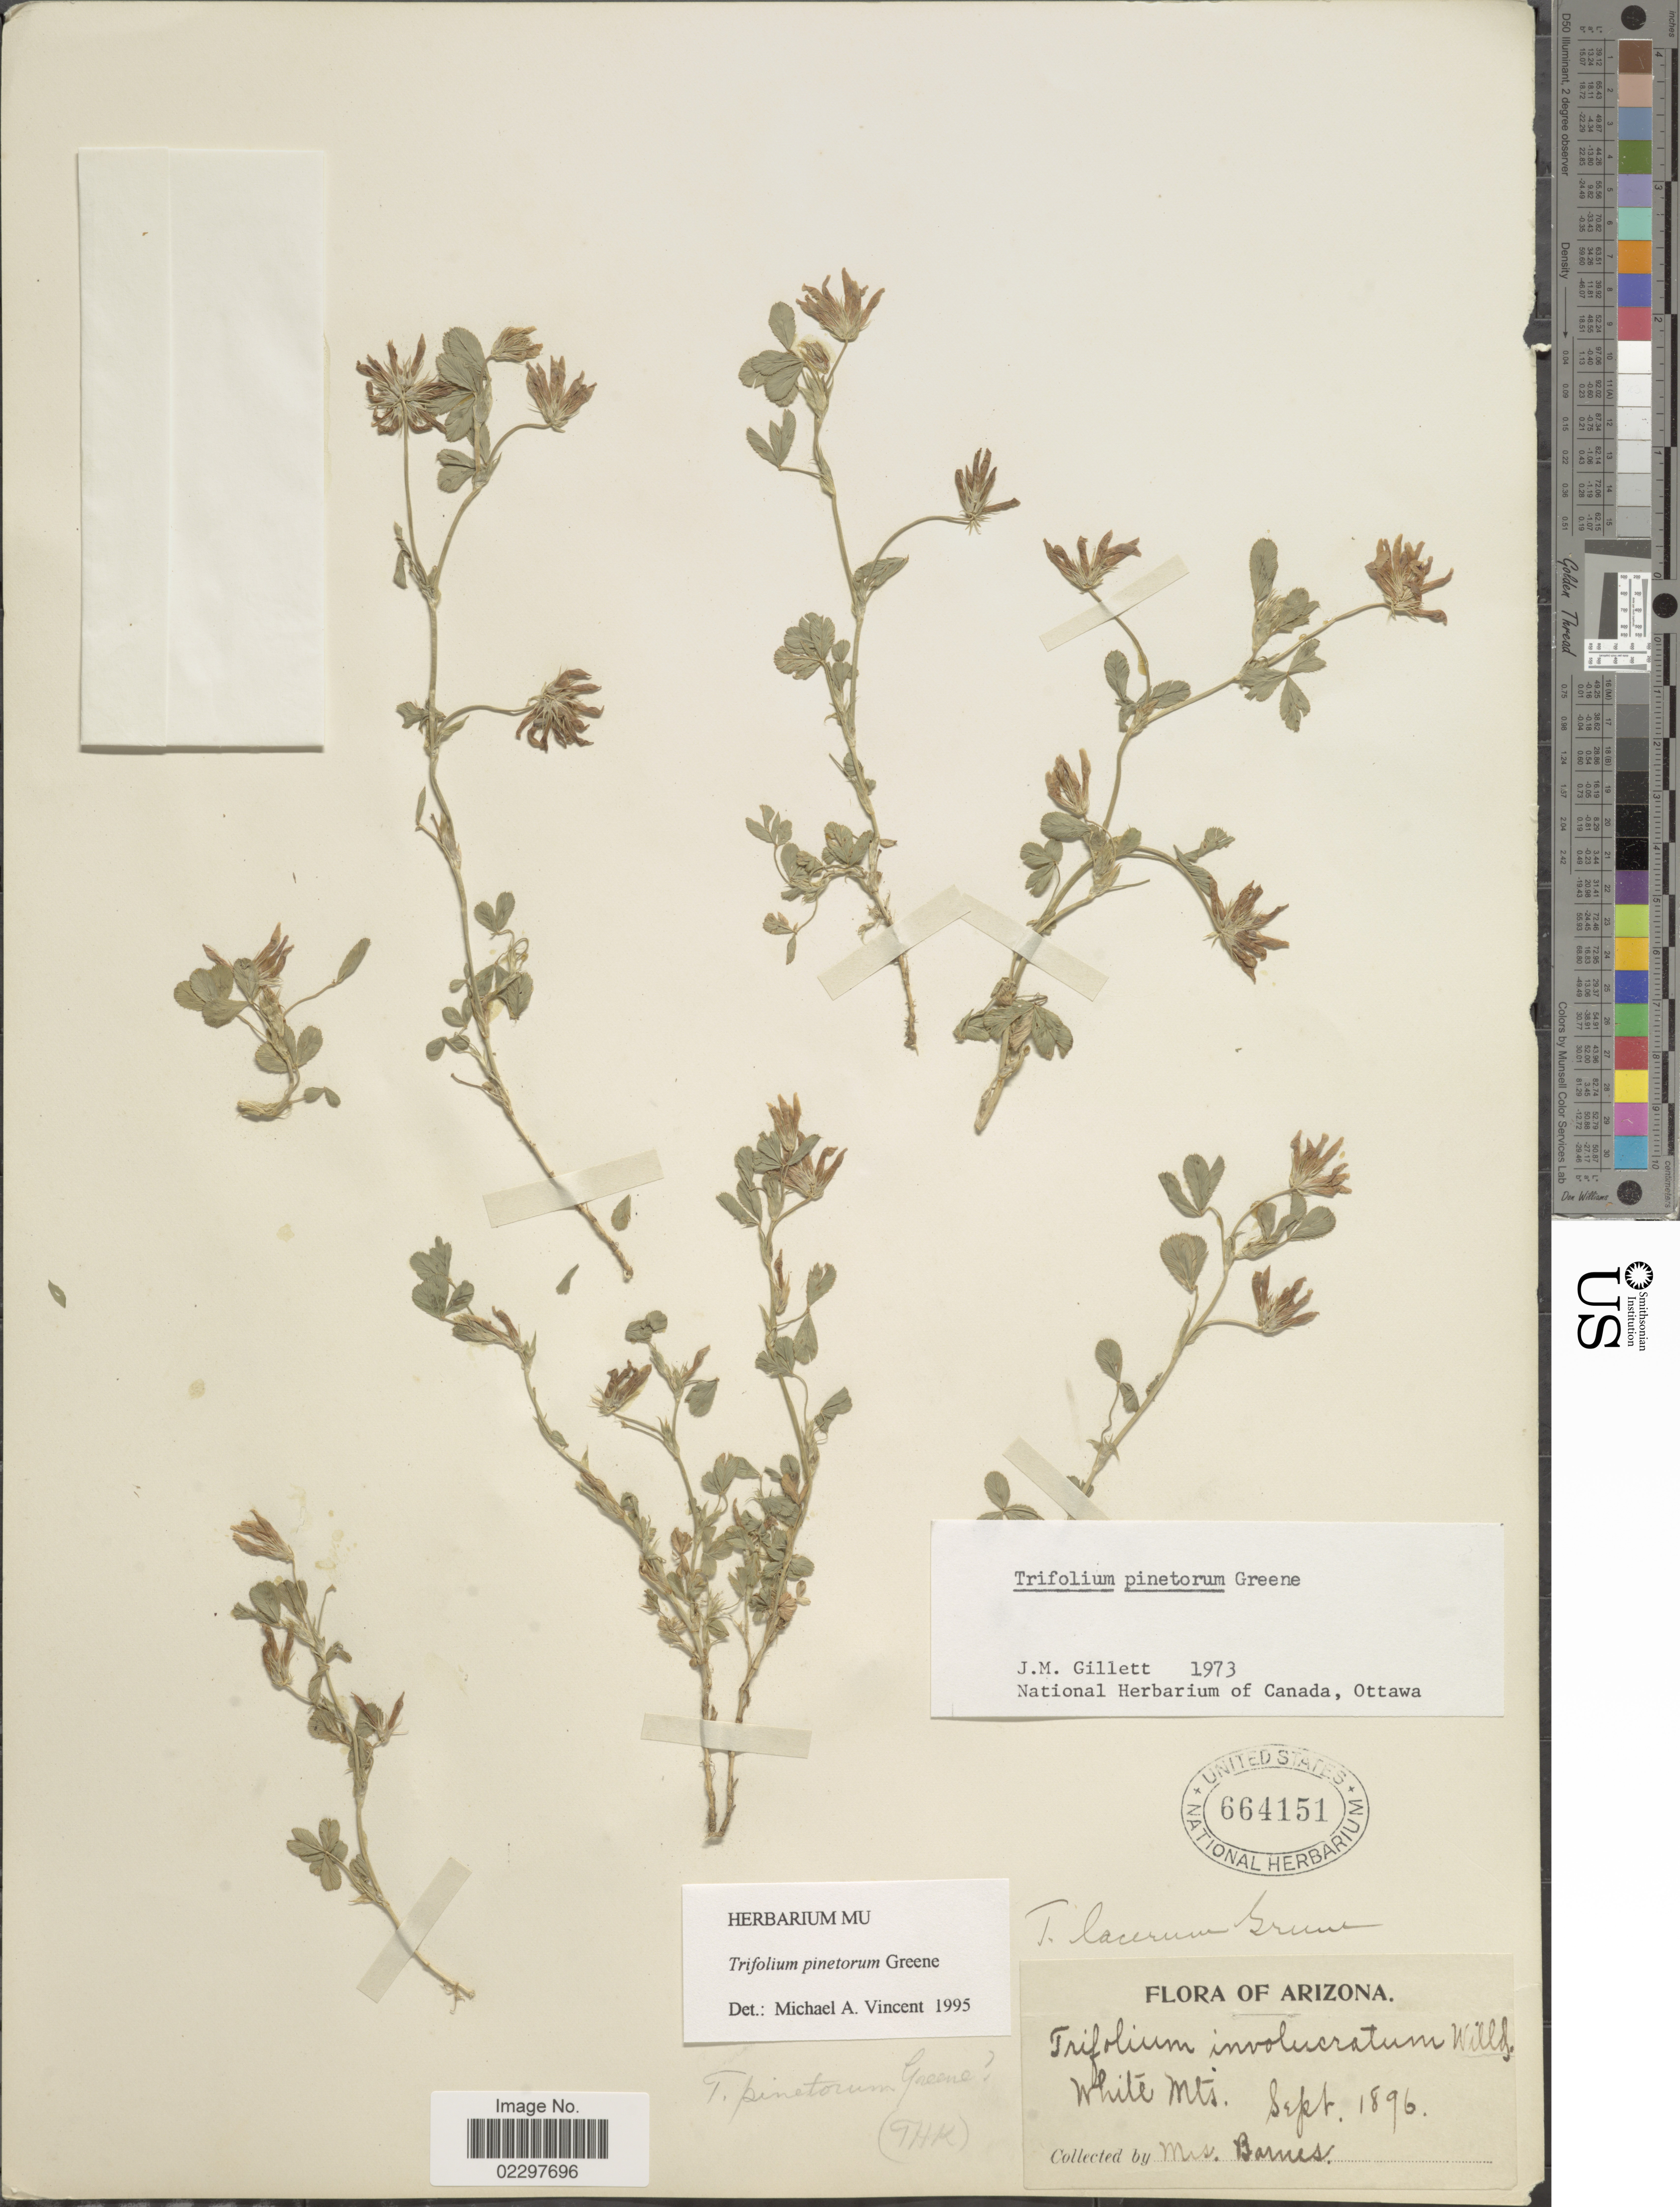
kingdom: Plantae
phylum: Tracheophyta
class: Magnoliopsida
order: Fabales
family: Fabaceae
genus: Trifolium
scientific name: Trifolium pinetorum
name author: Greene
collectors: Barnes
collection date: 1896-09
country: United States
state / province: Arizona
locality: White Mts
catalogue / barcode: US 664151